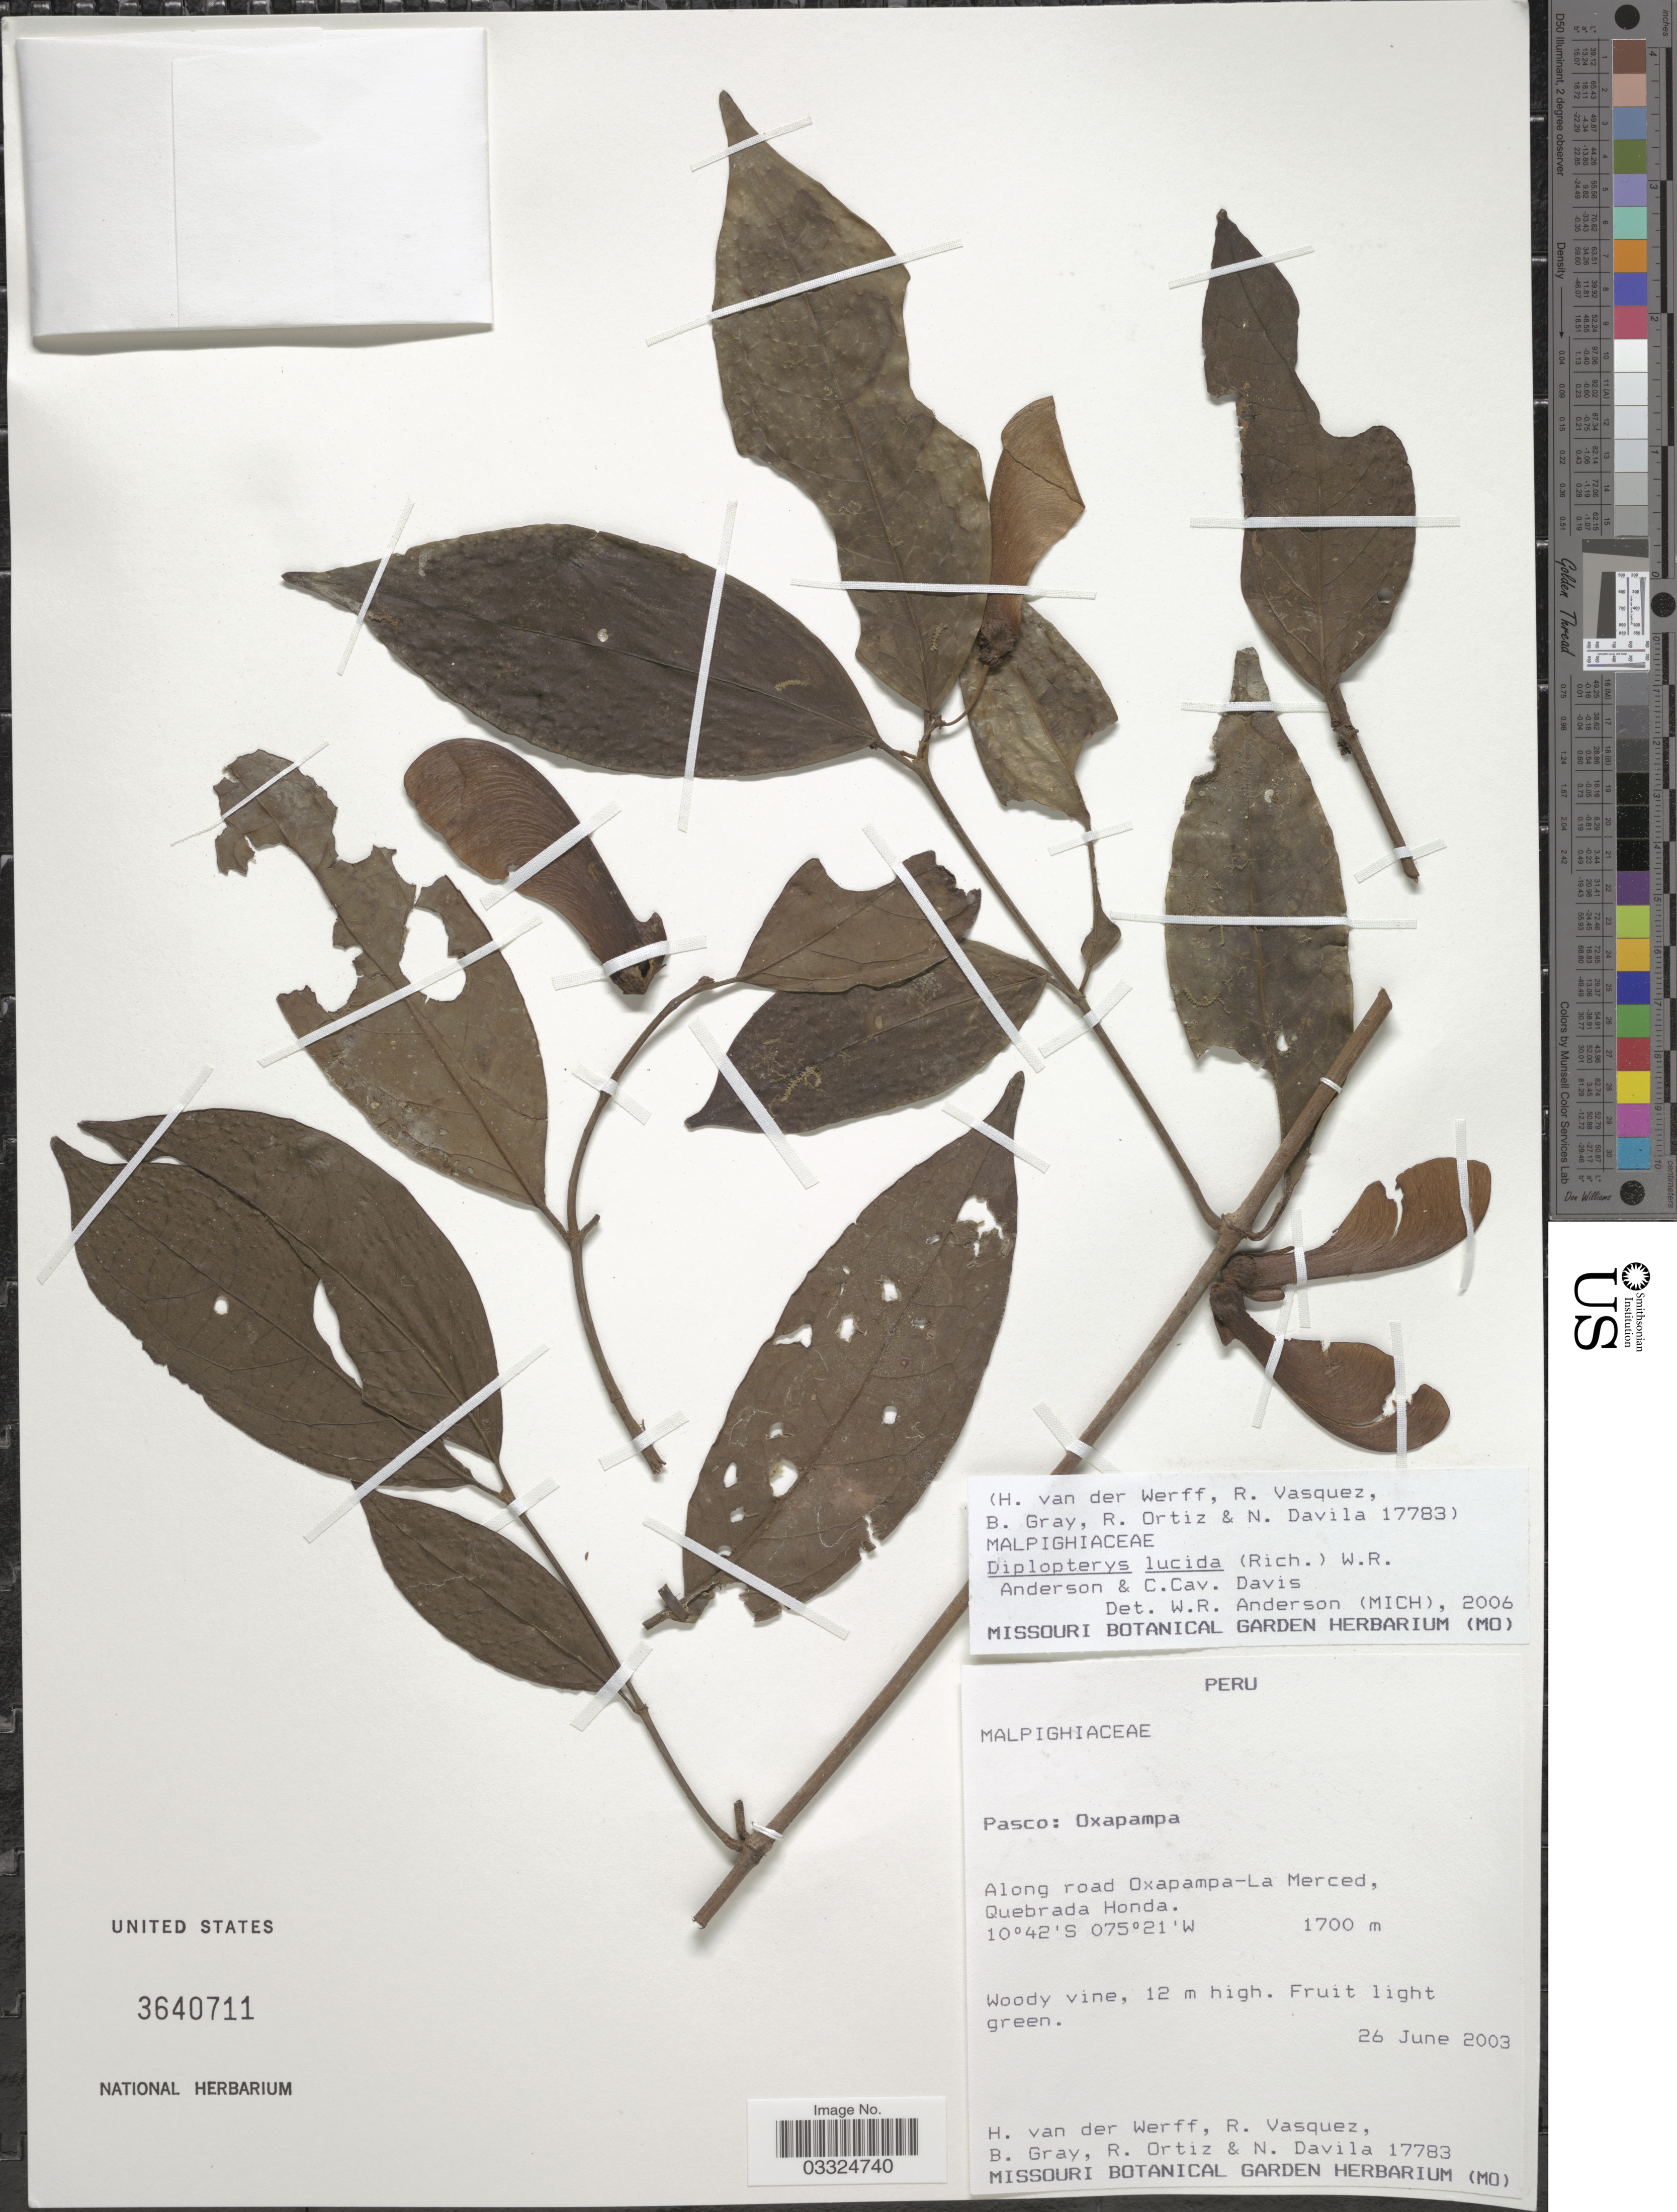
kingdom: Plantae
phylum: Tracheophyta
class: Magnoliopsida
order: Malpighiales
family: Malpighiaceae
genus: Diplopterys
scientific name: Diplopterys lucida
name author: (Nied.) W.R. Anderson & C. Davis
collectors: H. van der Werff, R. Vasquez, B. Gray, R. Ortiz & N. Dávila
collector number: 17783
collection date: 2003-06-26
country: Peru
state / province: Pasco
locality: Oxapampa. Along road Oxapampa-La Merced, Quebrada Honda.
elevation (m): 1700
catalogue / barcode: US 3640711